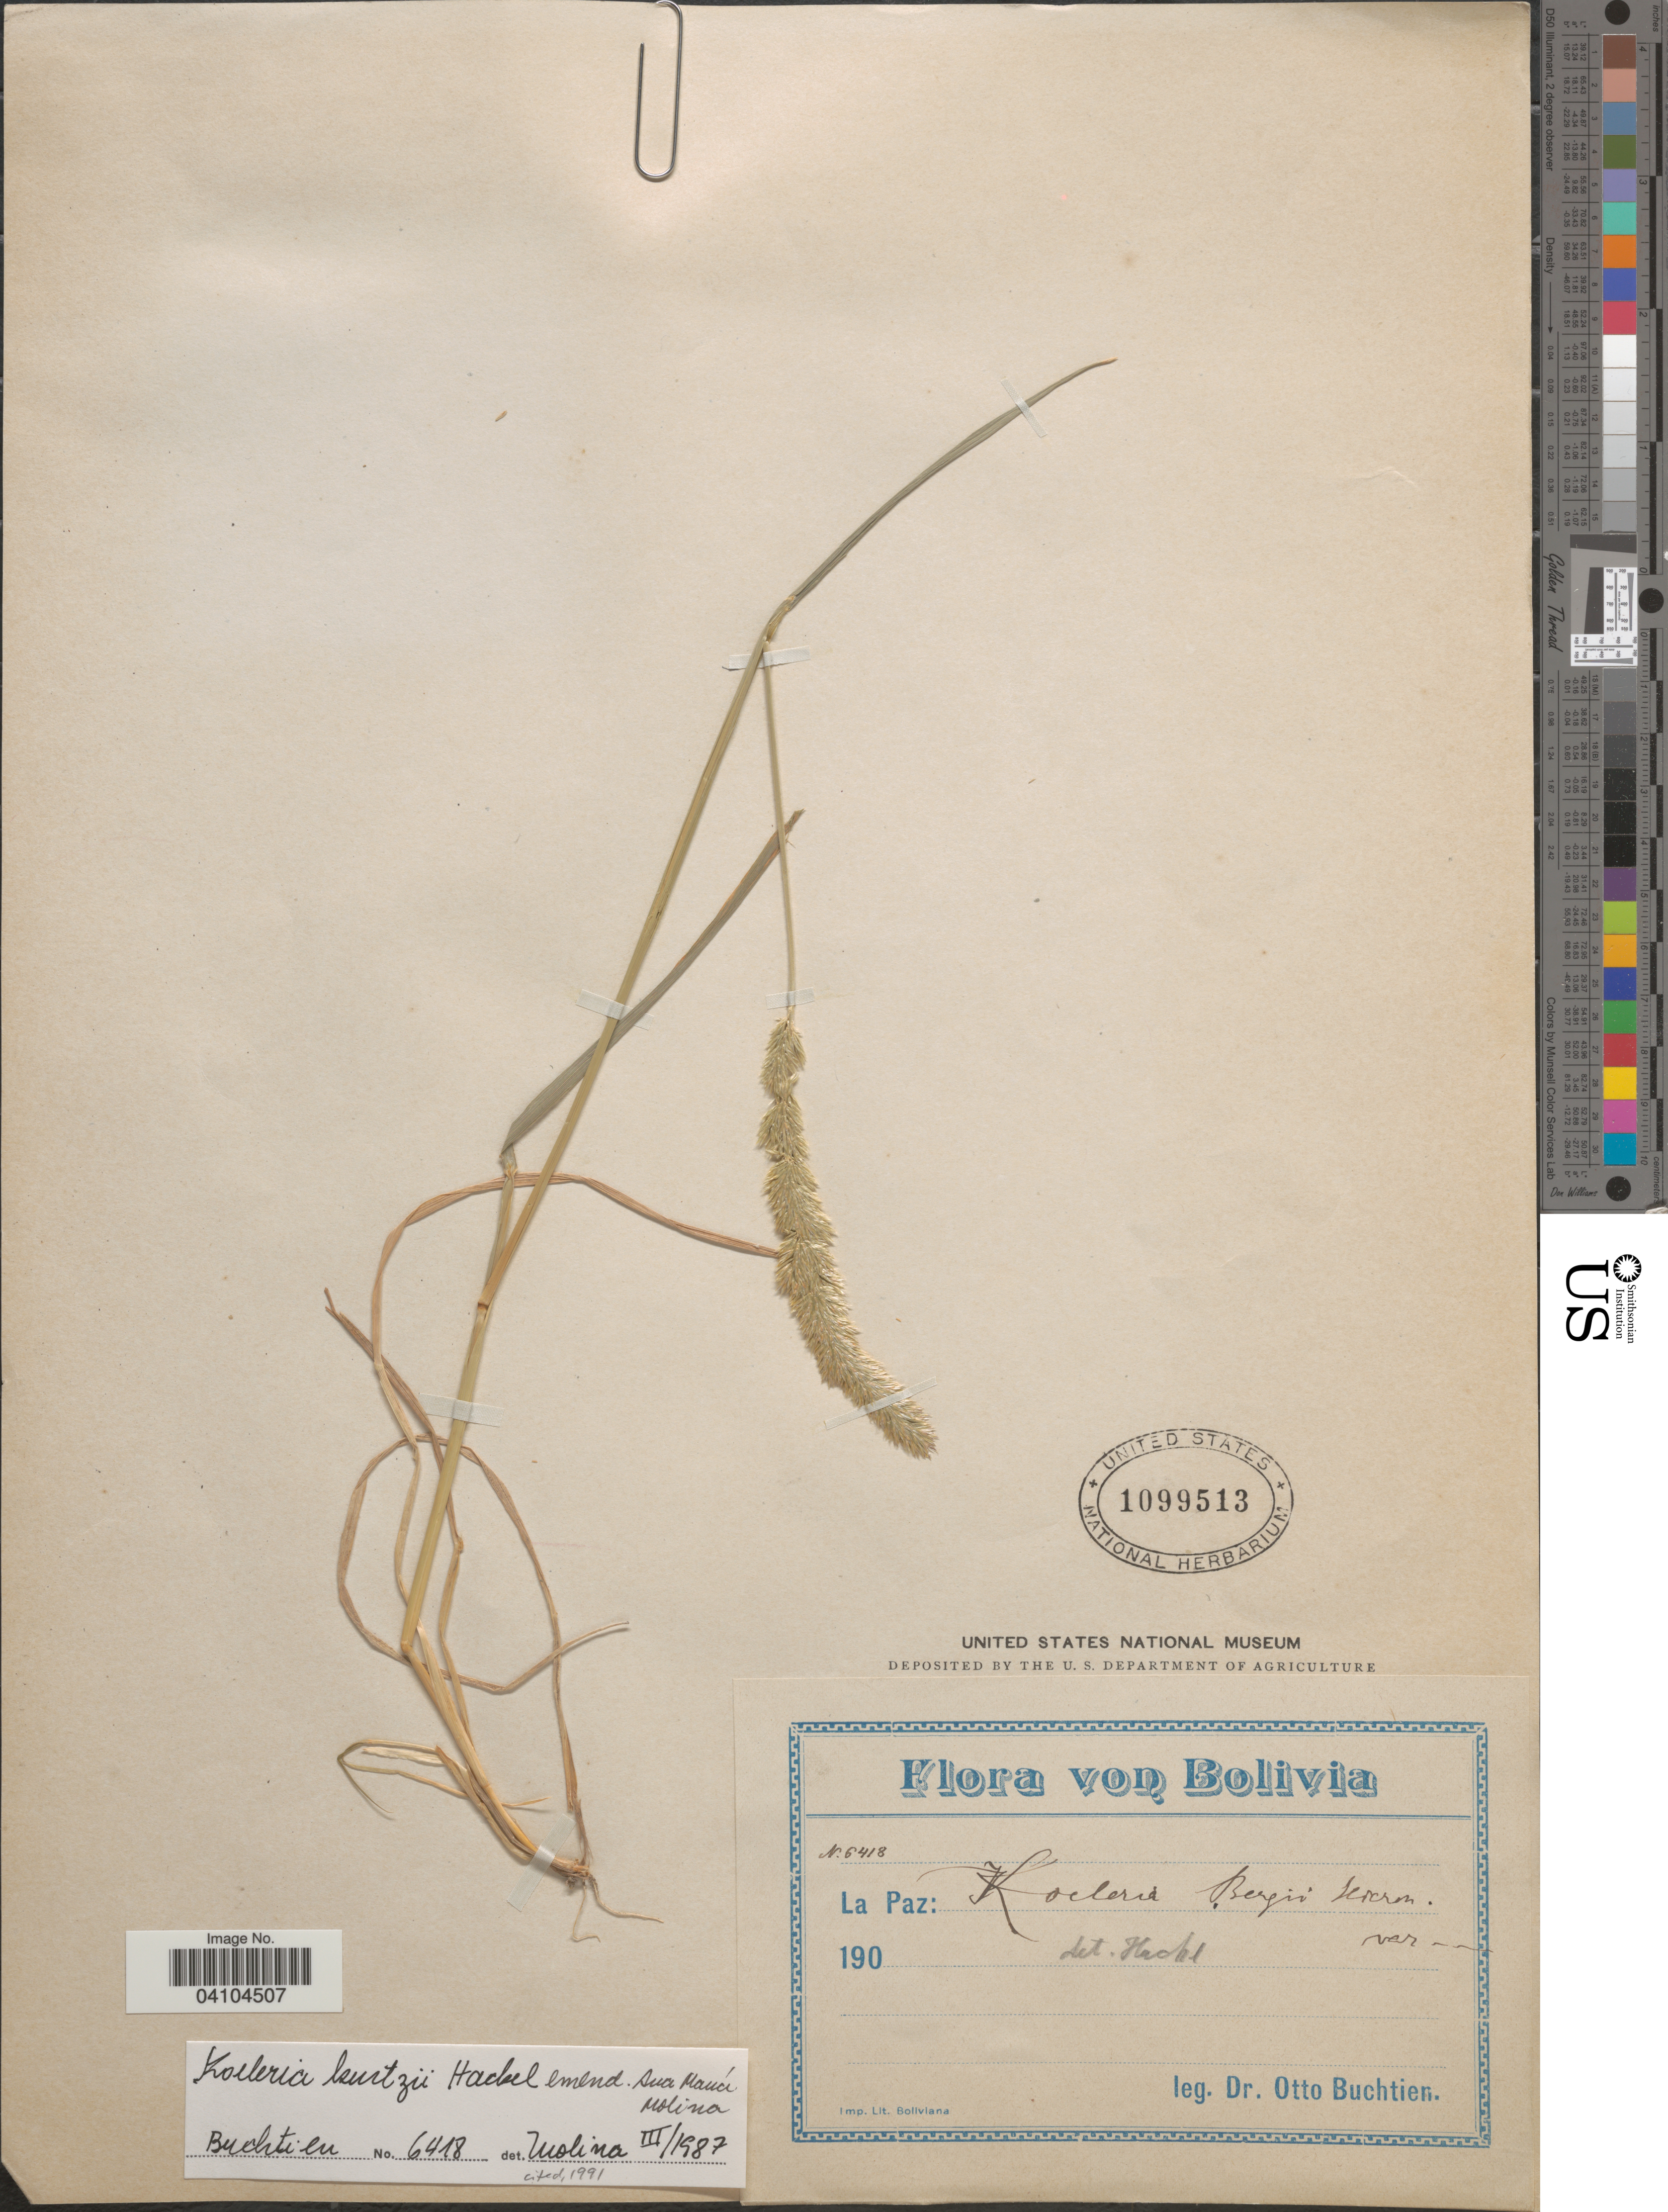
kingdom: Plantae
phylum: Tracheophyta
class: Liliopsida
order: Poales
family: Poaceae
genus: Koeleria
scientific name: Koeleria kurtzii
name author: Hack. ex Kurtz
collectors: O. Buchtien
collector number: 6418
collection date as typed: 190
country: Bolivia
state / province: La Paz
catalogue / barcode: US 1099513